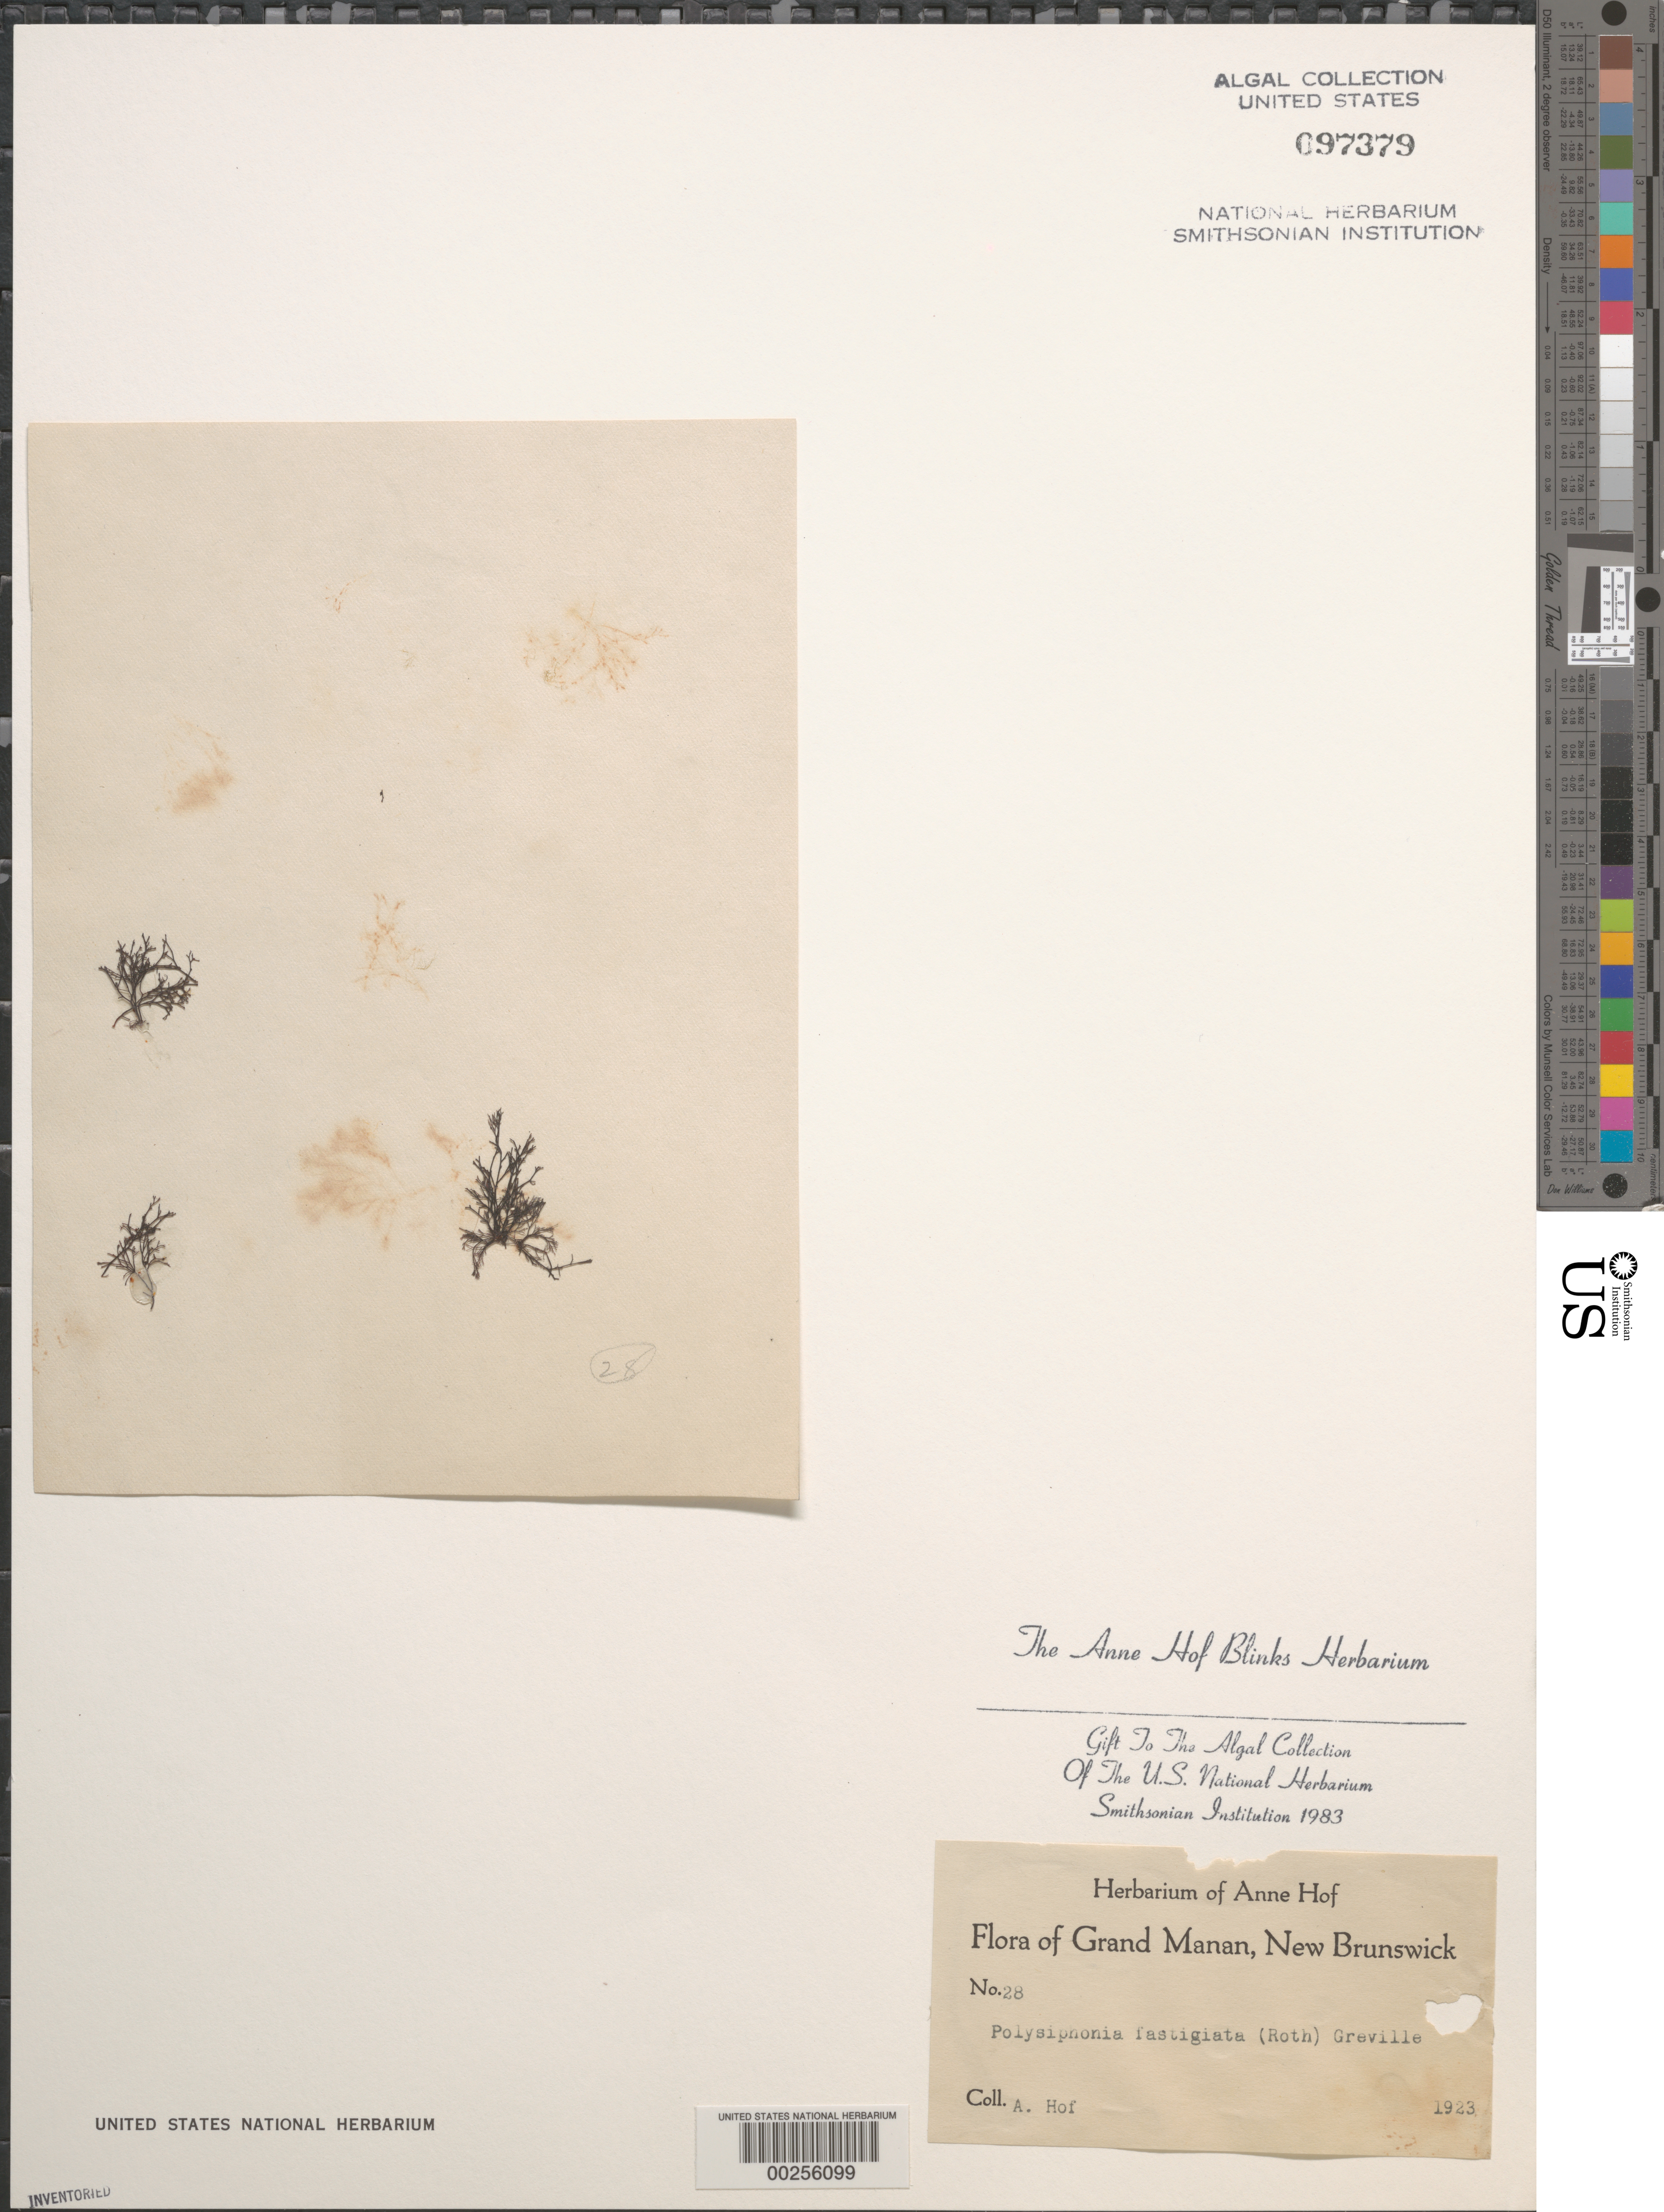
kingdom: Plantae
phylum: Rhodophyta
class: Florideophyceae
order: Ceramiales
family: Rhodomelaceae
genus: Vertebrata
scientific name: Vertebrata lanosa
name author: (L.) T.A. Chr.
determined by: Algae name updating Project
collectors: A. Blinks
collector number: AHB 28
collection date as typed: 1923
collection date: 1923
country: Canada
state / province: New Brunswick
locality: Grand manan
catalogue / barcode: US 97379